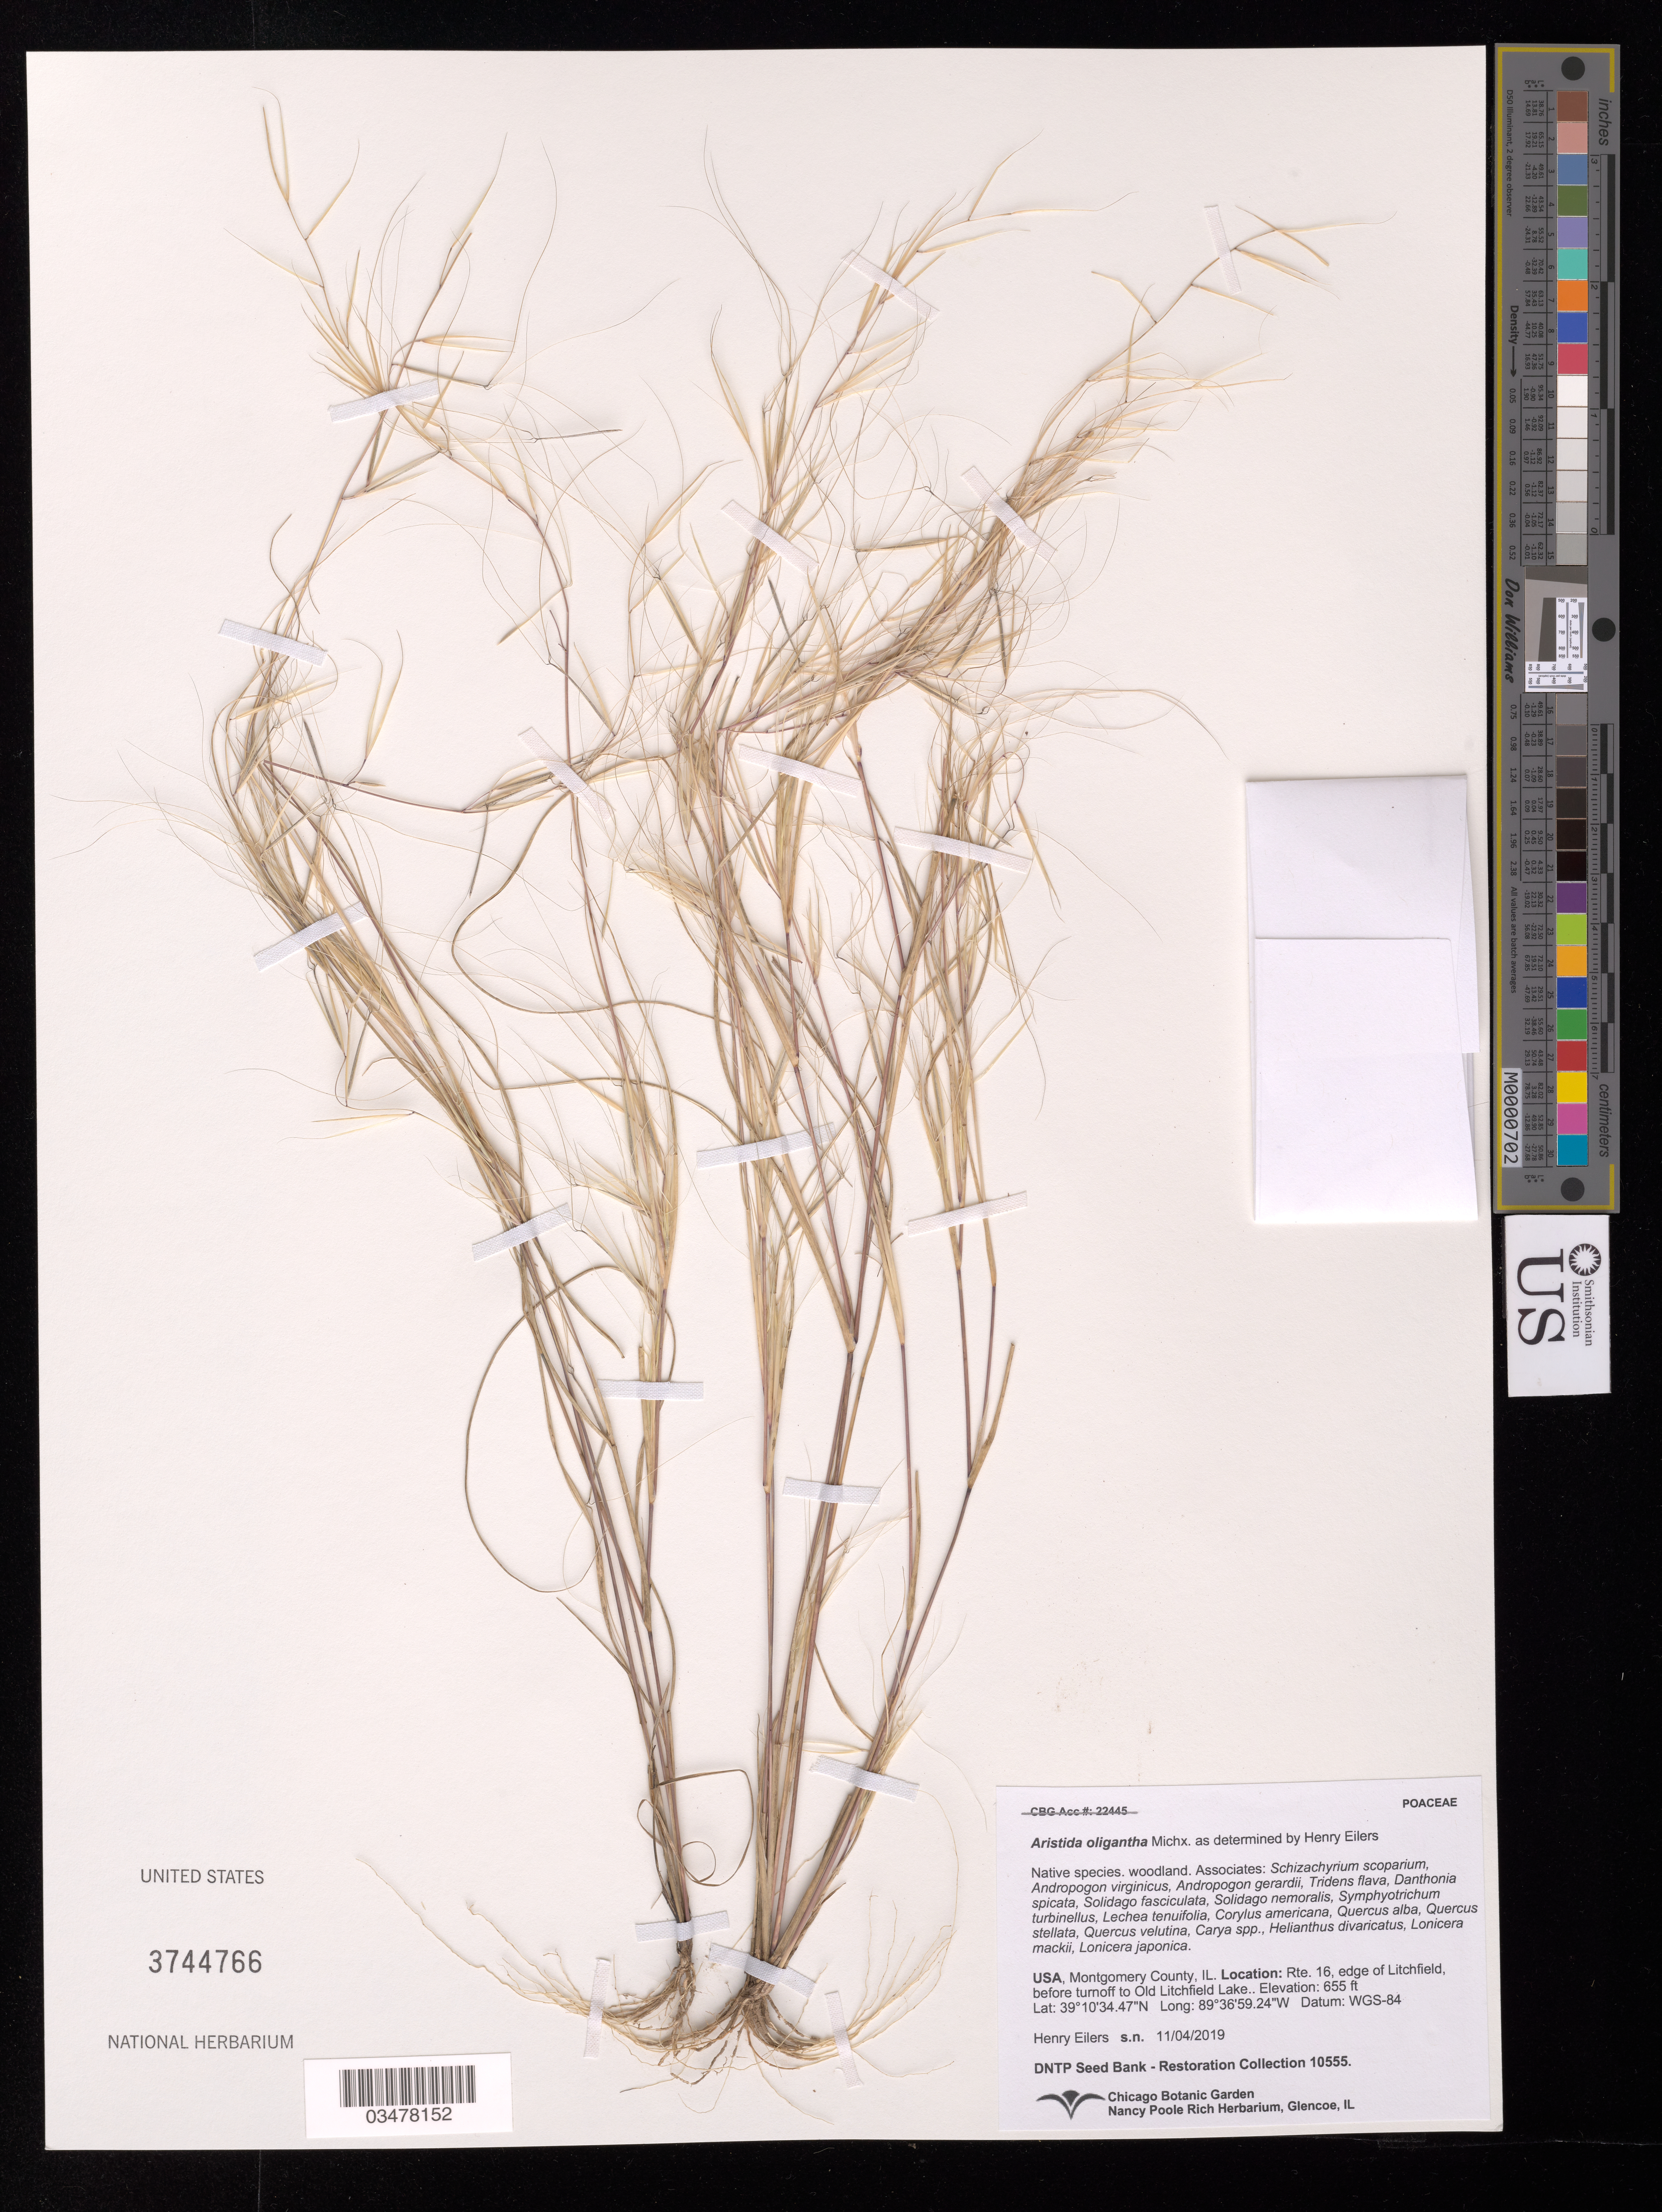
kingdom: Plantae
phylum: Tracheophyta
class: Liliopsida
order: Poales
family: Poaceae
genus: Aristida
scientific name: Aristida oligantha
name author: Michx.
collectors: H. Eilers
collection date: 2019-11-04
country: United States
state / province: Illinois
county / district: Montgomery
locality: Rte 16, edge of Litchfield, before turnoff to Old Litchfield Lake.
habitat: Woodland. With Tridens flava, Solidago nemoralis, Quercus alba, Carya sp, Lonicera japonica, etc.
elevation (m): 200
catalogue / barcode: US 3744766